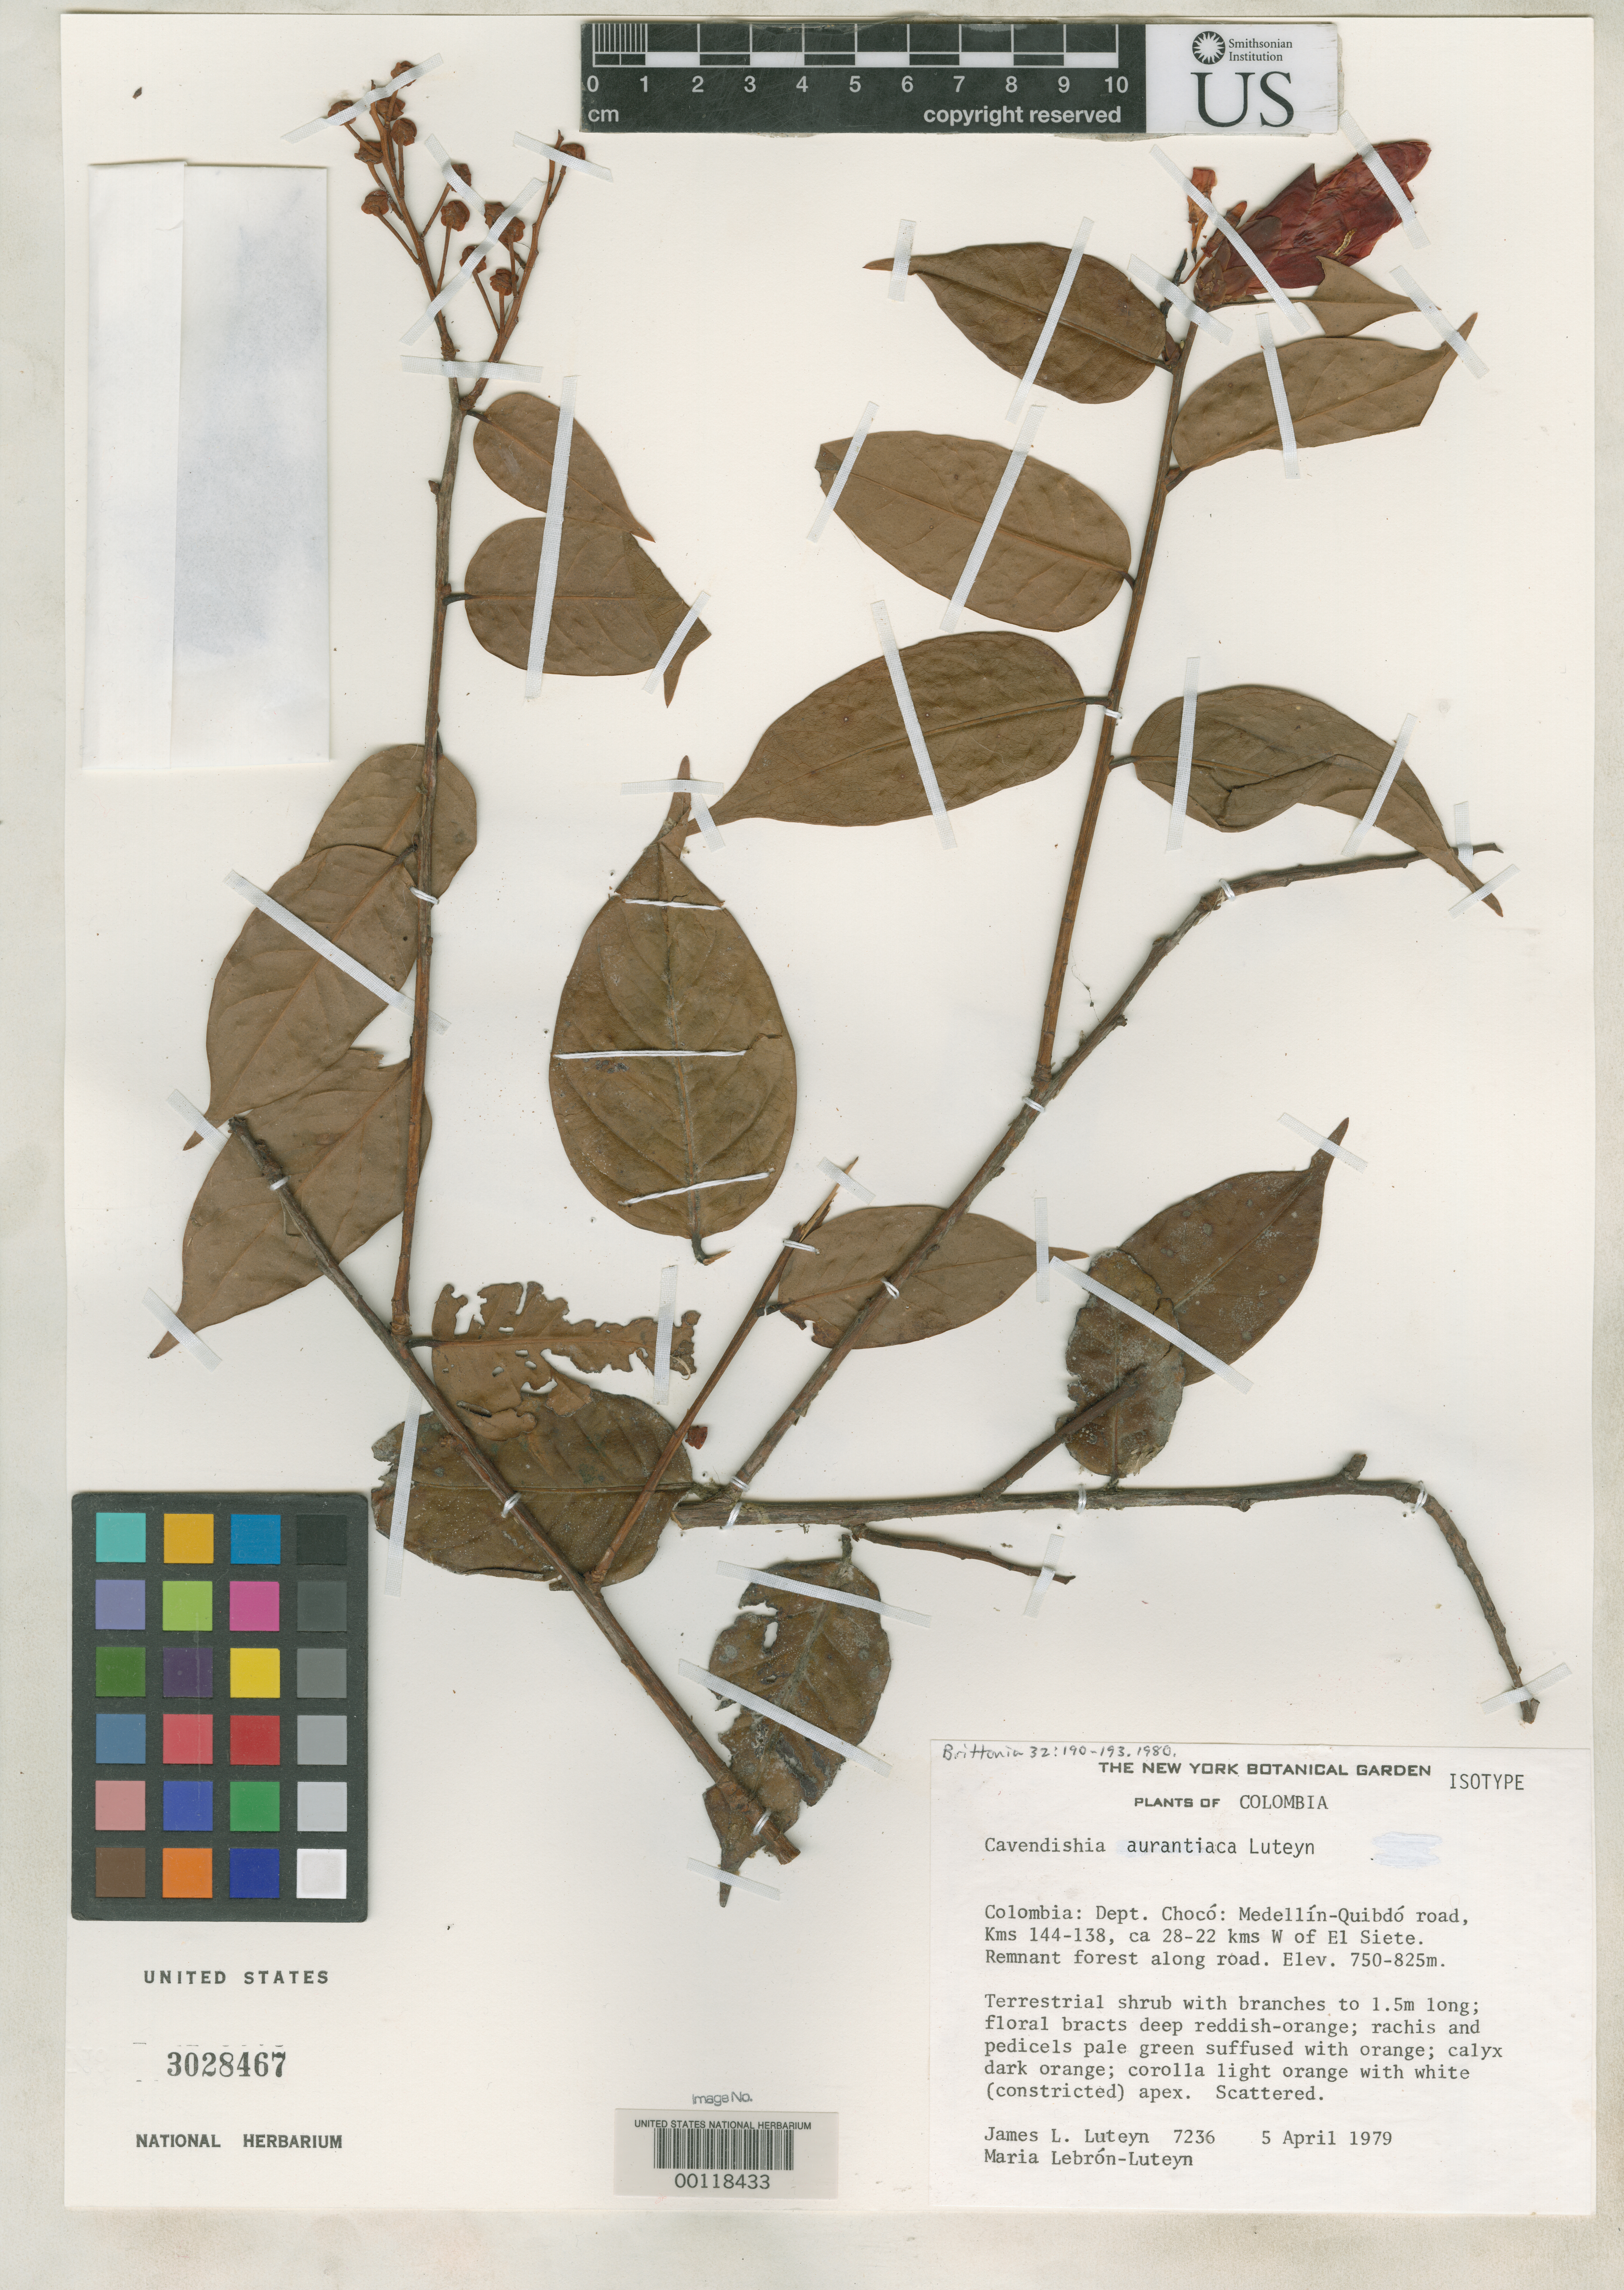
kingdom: Plantae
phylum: Tracheophyta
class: Magnoliopsida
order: Ericales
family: Ericaceae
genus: Cavendishia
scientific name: Cavendishia aurantiaca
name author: Luteyn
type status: Isotype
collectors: J. L. Luteyn & M. L. Lebrón-Luteyn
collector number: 7236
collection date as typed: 05 Apr 1979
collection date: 1979-04-05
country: Colombia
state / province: Chocó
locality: Quibdo road, kms 144-138, ca. 28-22 km SW of el Siete [28-22 km SW of el Siete?].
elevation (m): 750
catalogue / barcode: US 3028467